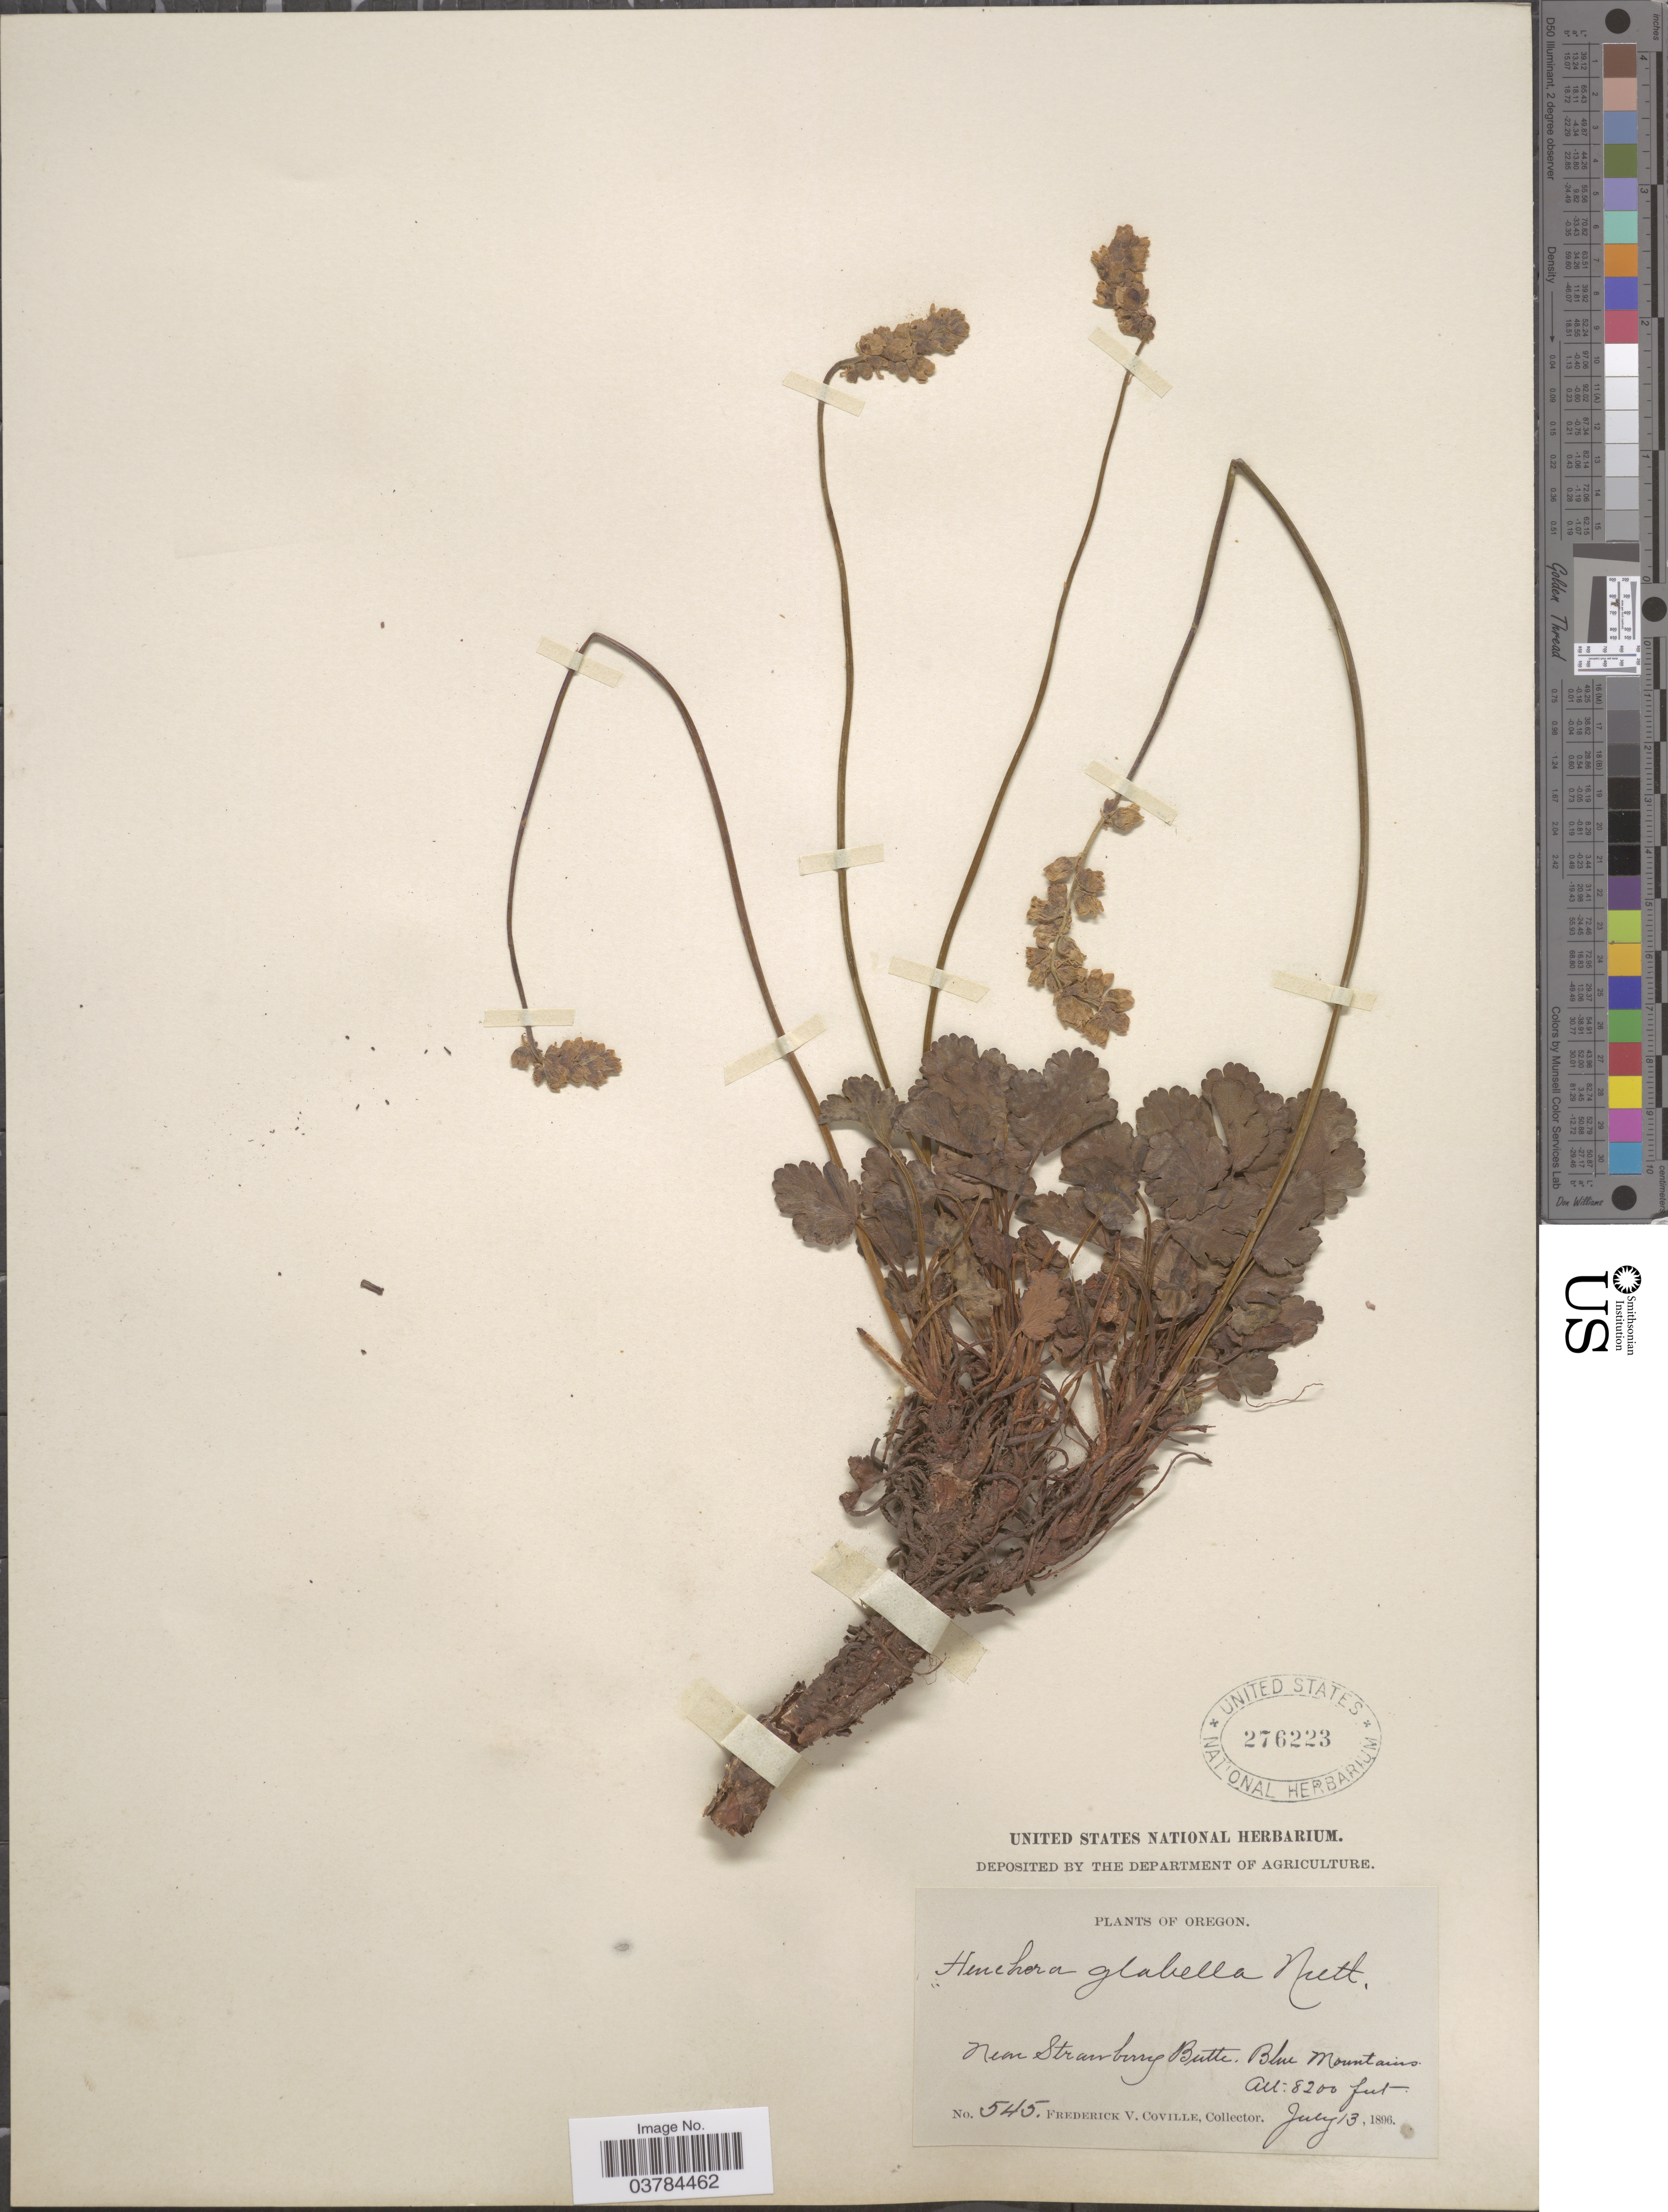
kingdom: Plantae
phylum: Tracheophyta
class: Magnoliopsida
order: Saxifragales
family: Saxifragaceae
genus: Heuchera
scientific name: Heuchera glabella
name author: Torr. & A. Gray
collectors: F. V. Coville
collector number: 545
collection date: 1896-07-13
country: United States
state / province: Oregon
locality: Near Strawberry Butte. Blue Mountains.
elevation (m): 2499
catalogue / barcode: US 276223